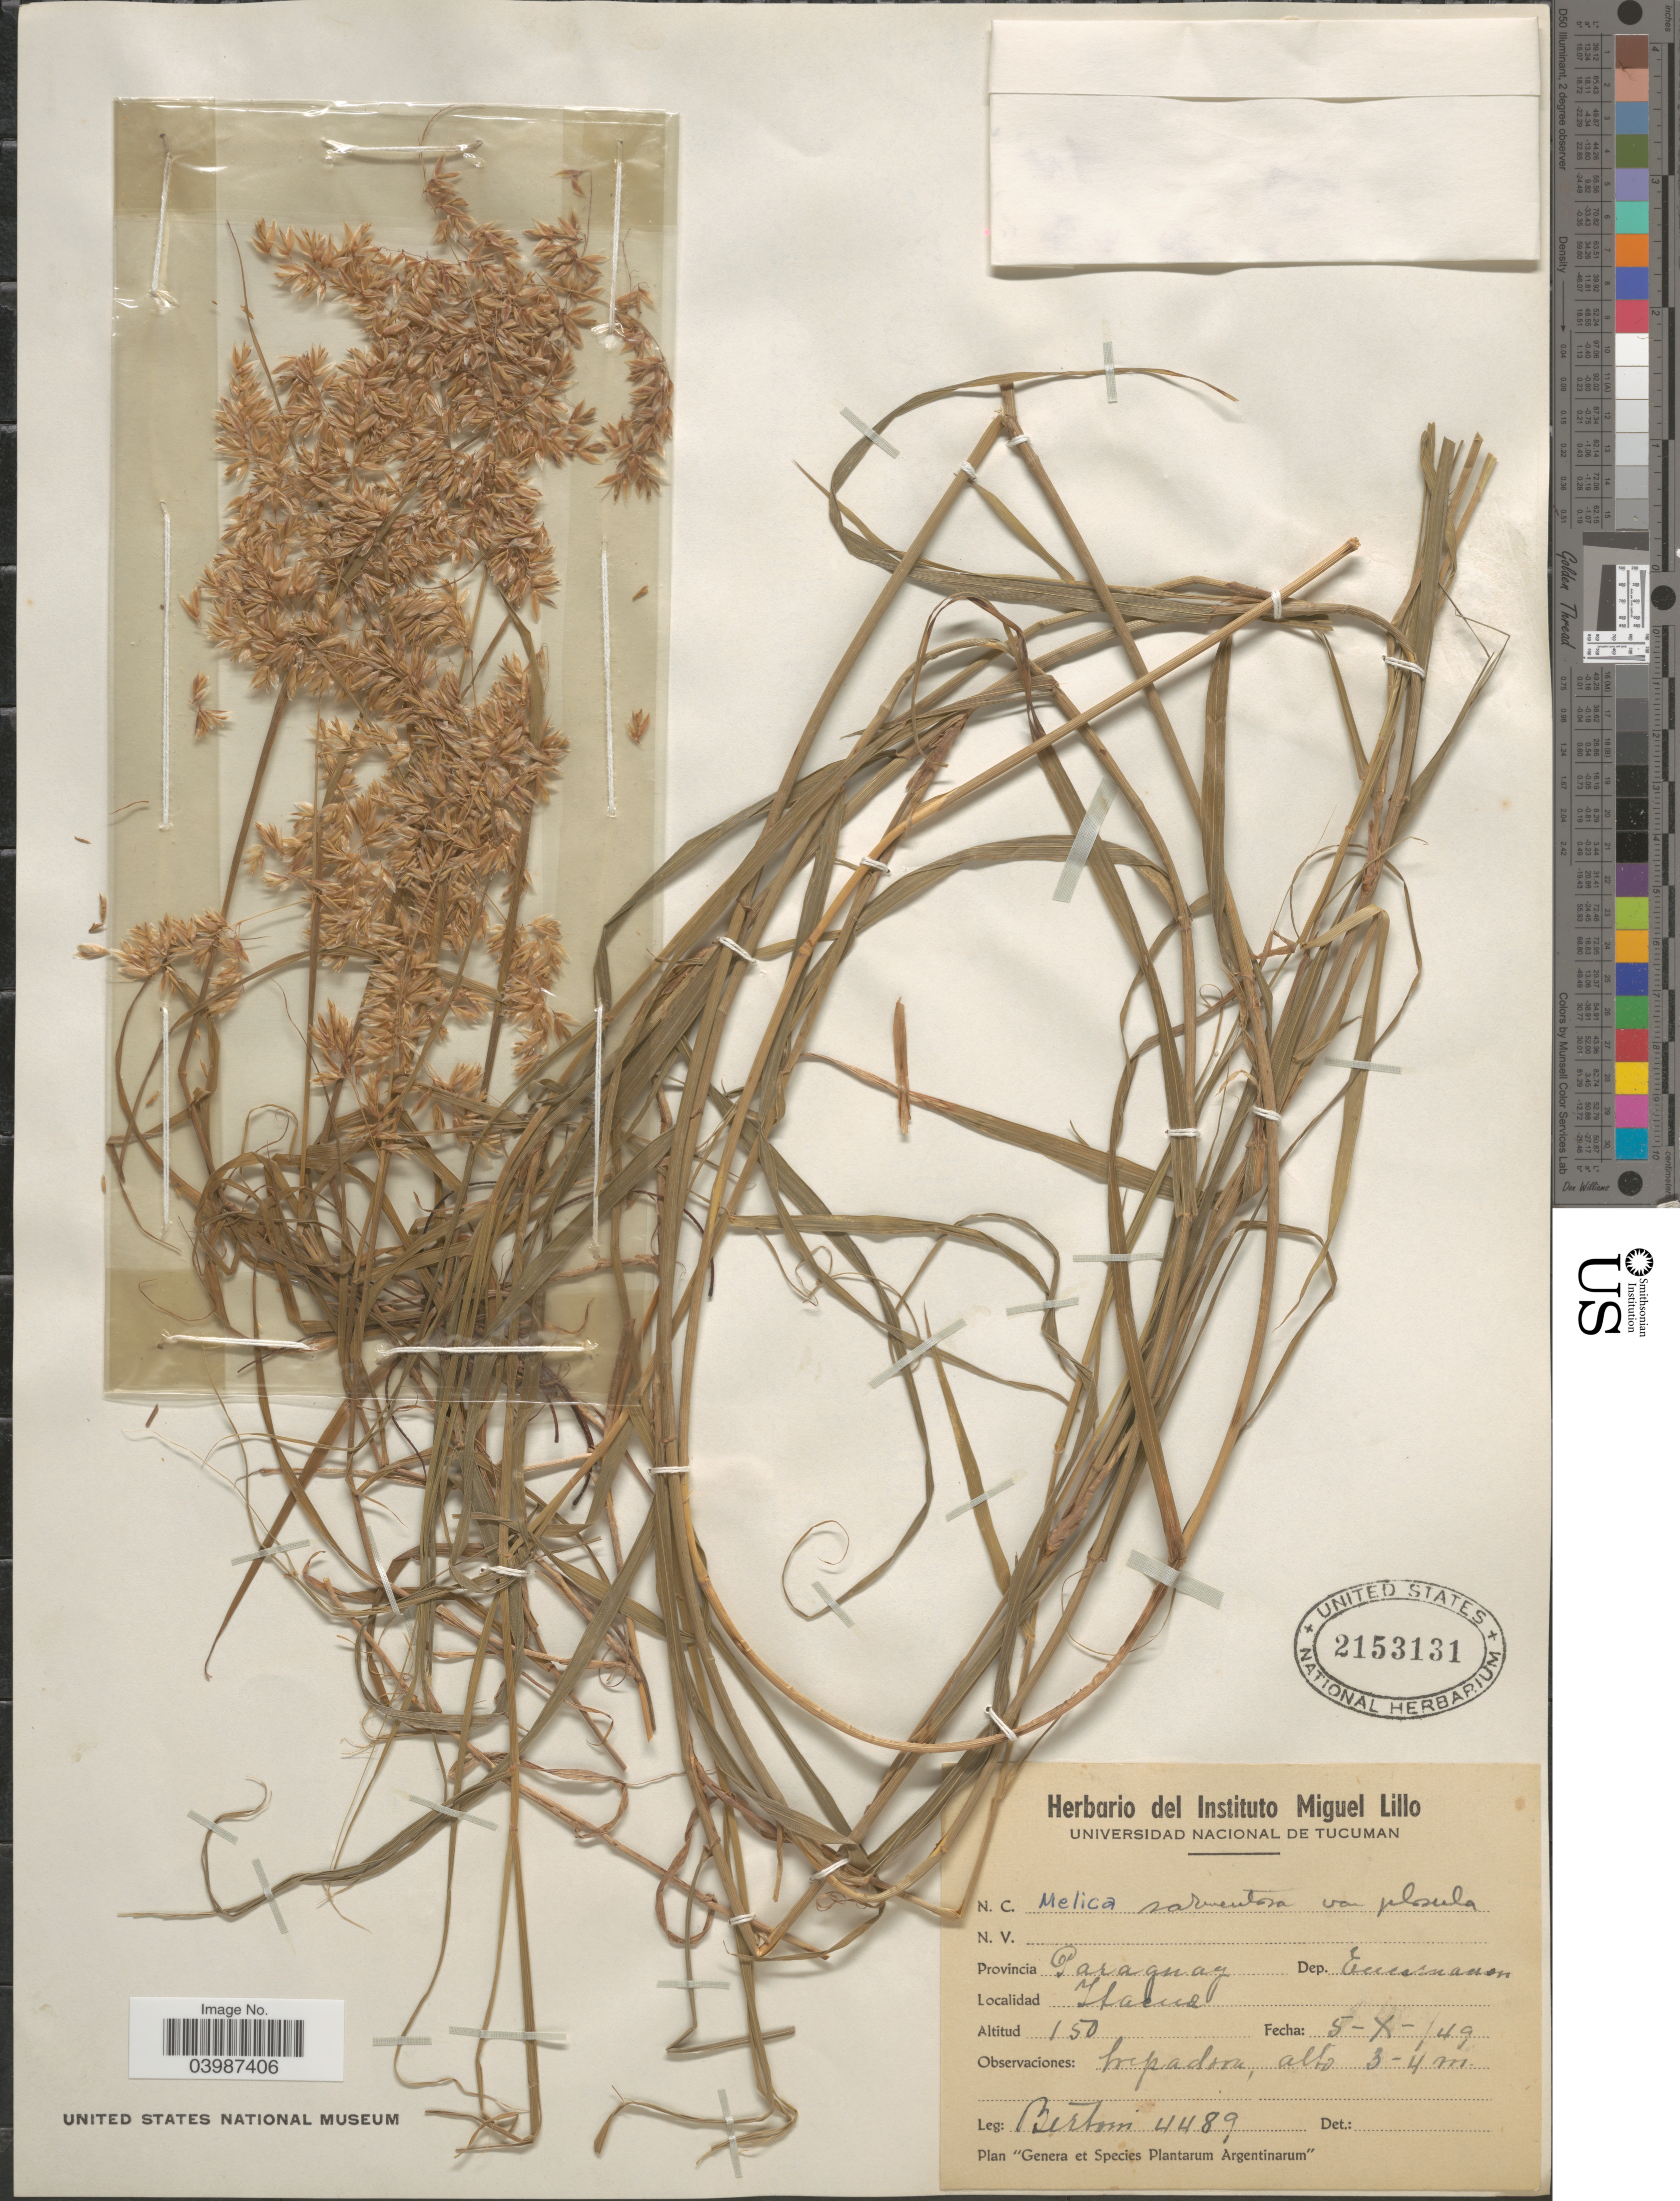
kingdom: Plantae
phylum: Tracheophyta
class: Liliopsida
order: Poales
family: Poaceae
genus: Melica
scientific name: Melica sarmentosa var. pilosula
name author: Döll in Mart.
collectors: -- Bertoni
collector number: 4489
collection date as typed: Transcribed d/m/y: 5/10/49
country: Paraguay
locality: Provincia Paraguay. Dep. Encarnacion. Itacua.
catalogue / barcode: US 2153131